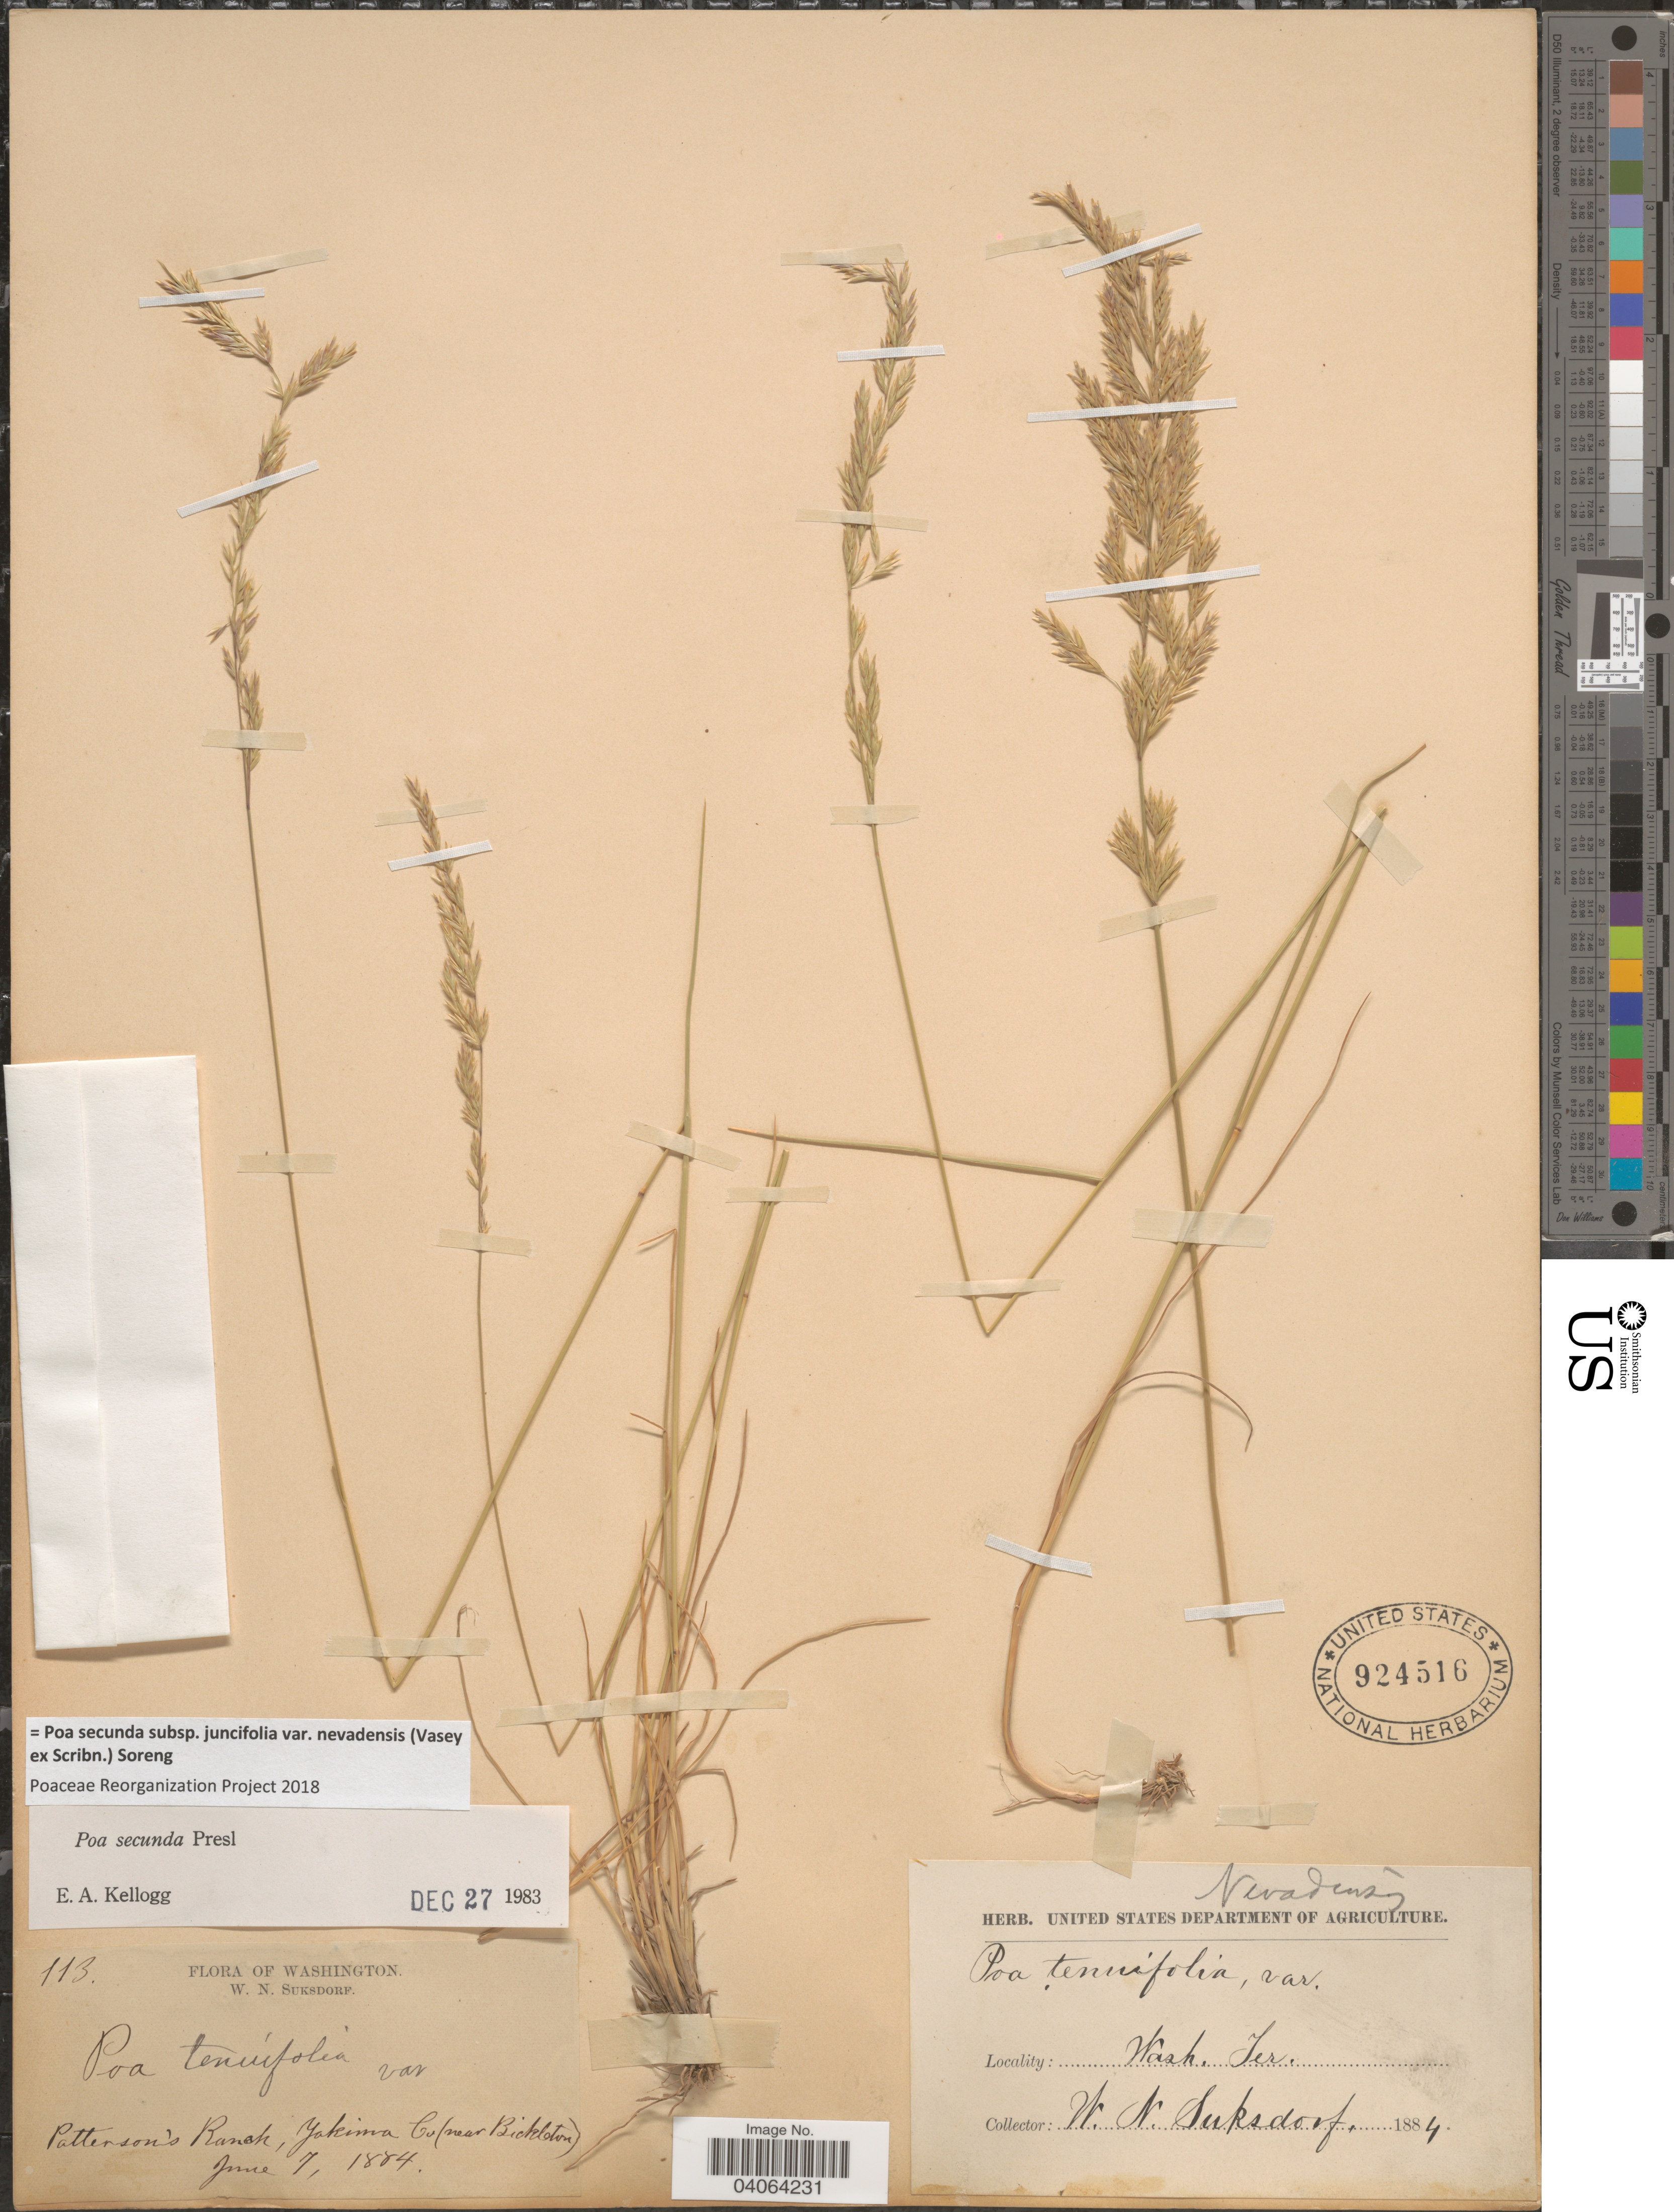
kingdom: Plantae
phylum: Tracheophyta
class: Liliopsida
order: Poales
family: Poaceae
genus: Poa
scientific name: Poa secunda subsp. juncifolia var. nevadensis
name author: (Vasey ex Scribn.) Soreng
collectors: W. N. Suksdorf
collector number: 113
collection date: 1884-06-07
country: United States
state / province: Washington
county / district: Yakima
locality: Patterson's Ranch, Yakima Co (near Bickleton). Wash. Ter.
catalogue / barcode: US 924516